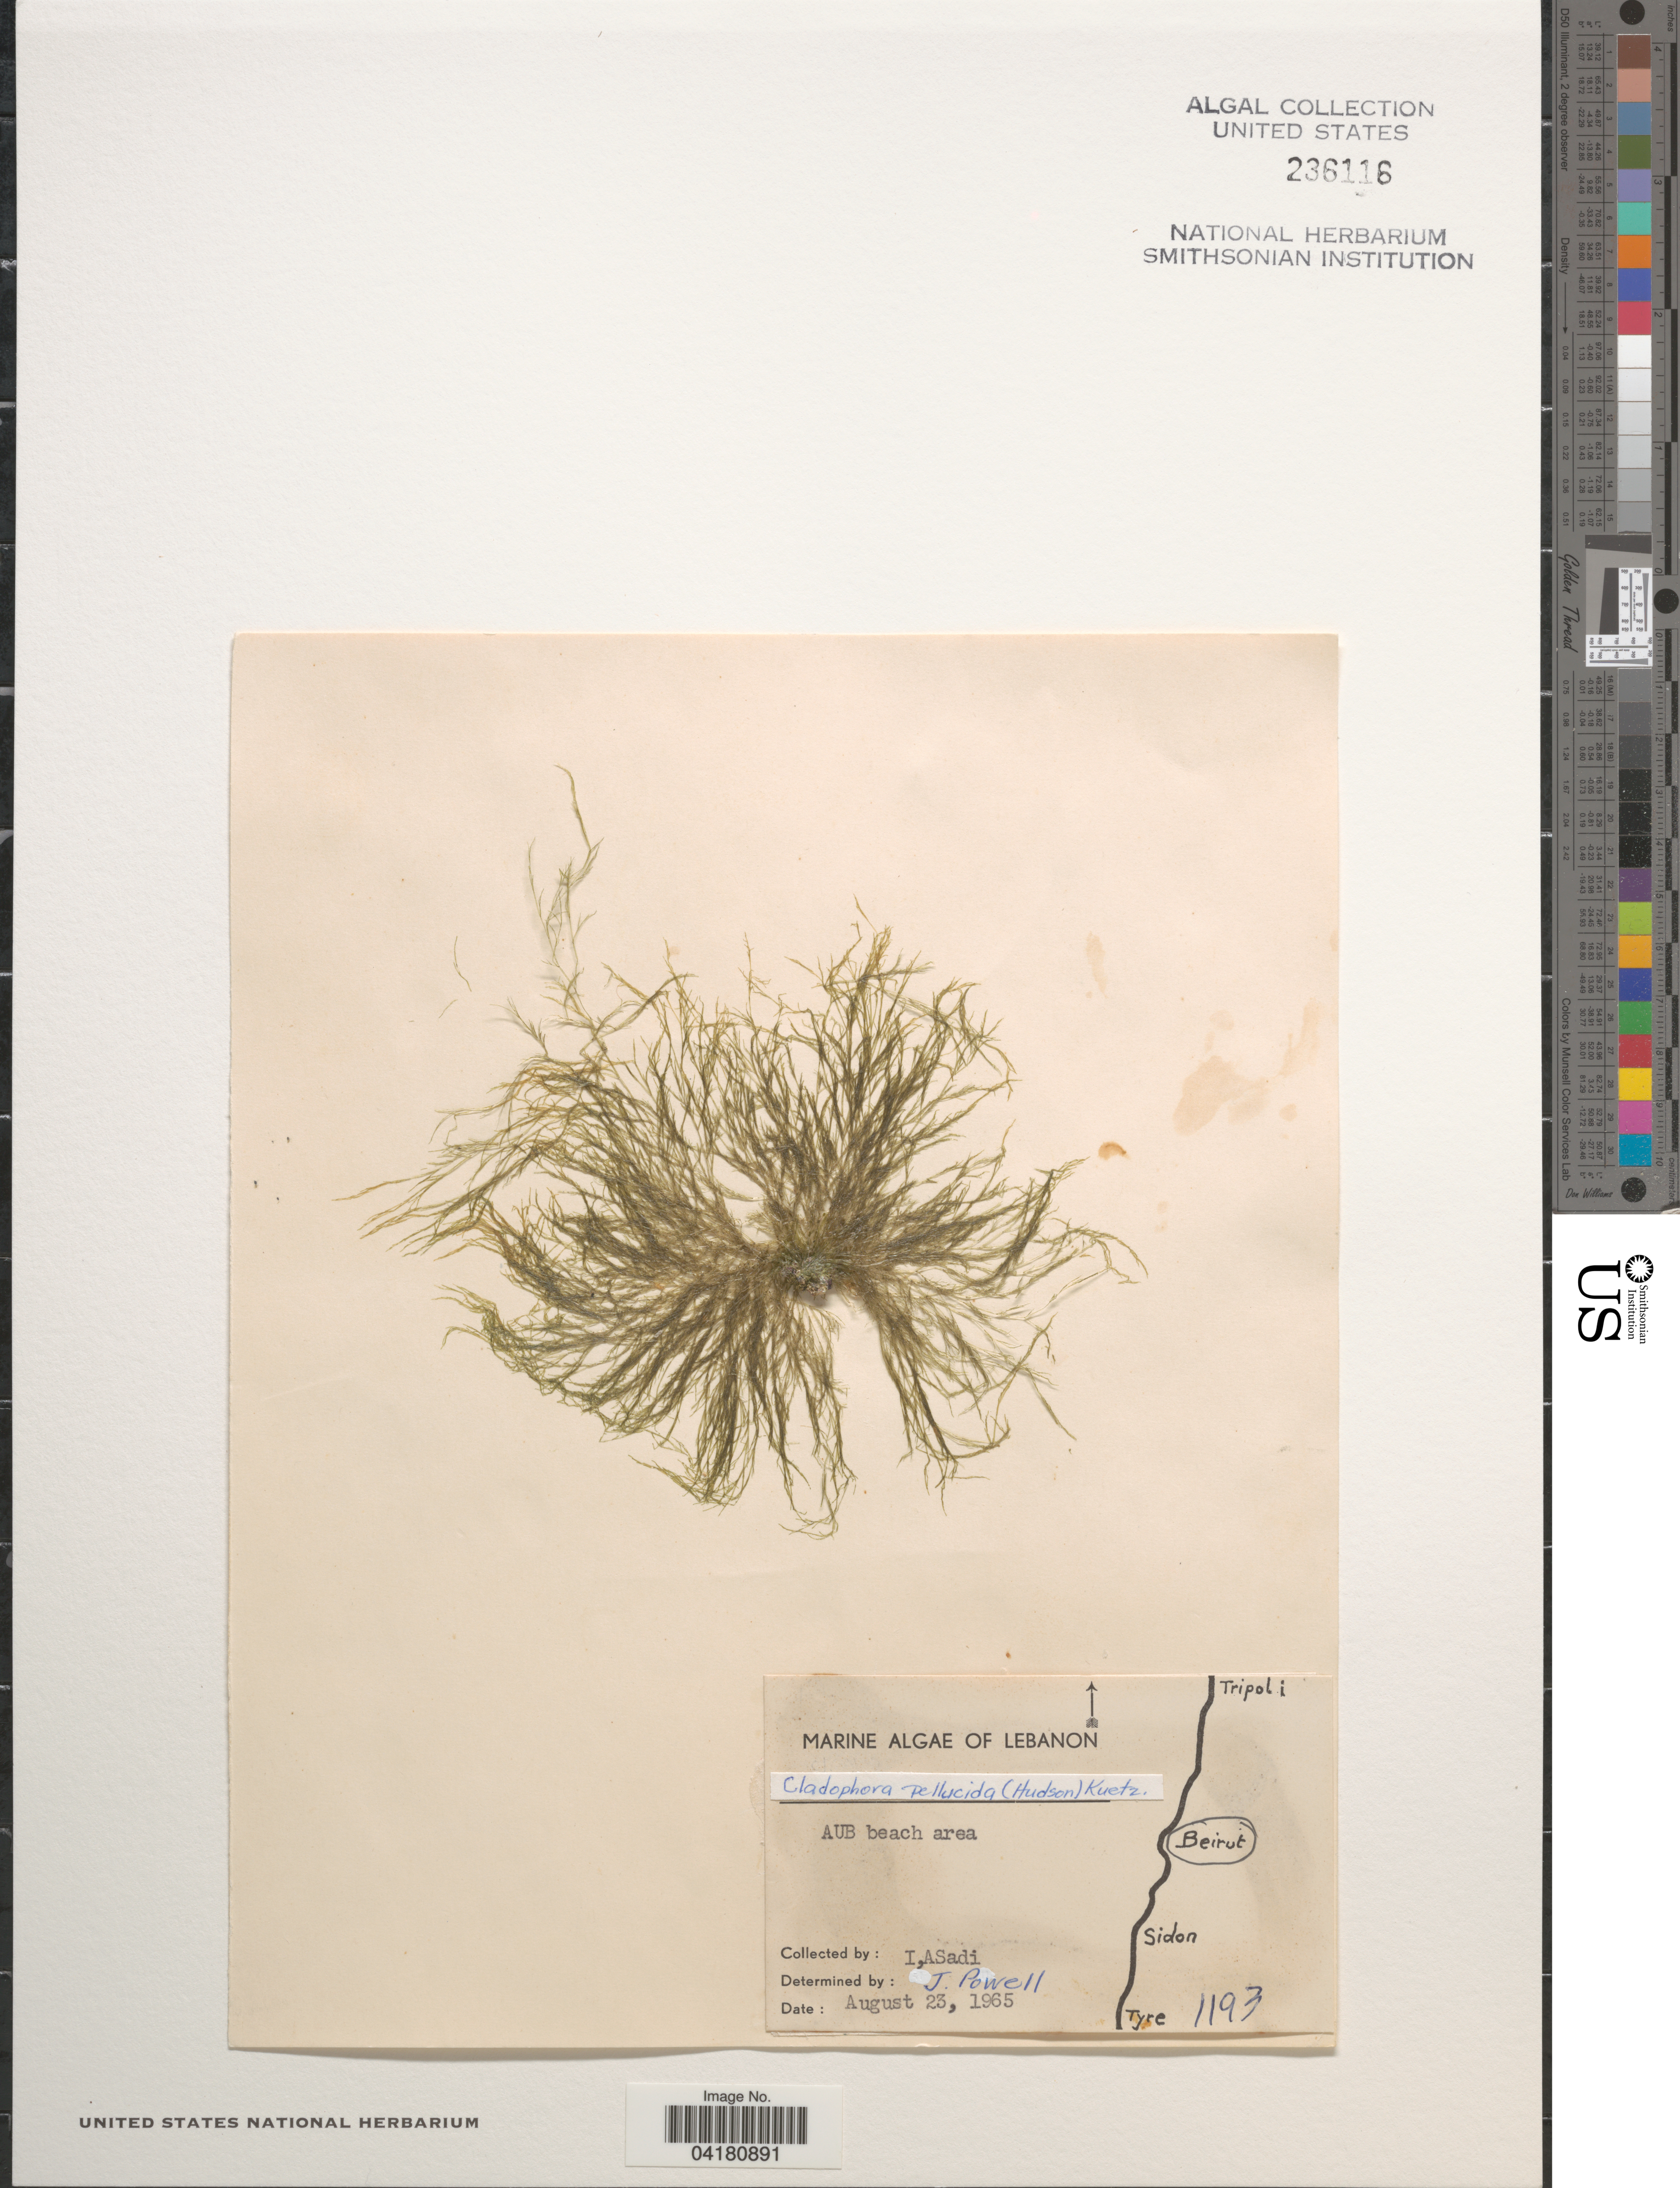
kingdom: Plantae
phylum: Chlorophyta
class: Ulvophyceae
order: Cladophorales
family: Cladophoraceae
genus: Lychaete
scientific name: Lychaete pellucida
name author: (Hudson) M.J. Wynne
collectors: I. Asadi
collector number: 1193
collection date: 1965-08-23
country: Lebanon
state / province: Beyrouth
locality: AUB beach area.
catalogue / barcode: US 236116